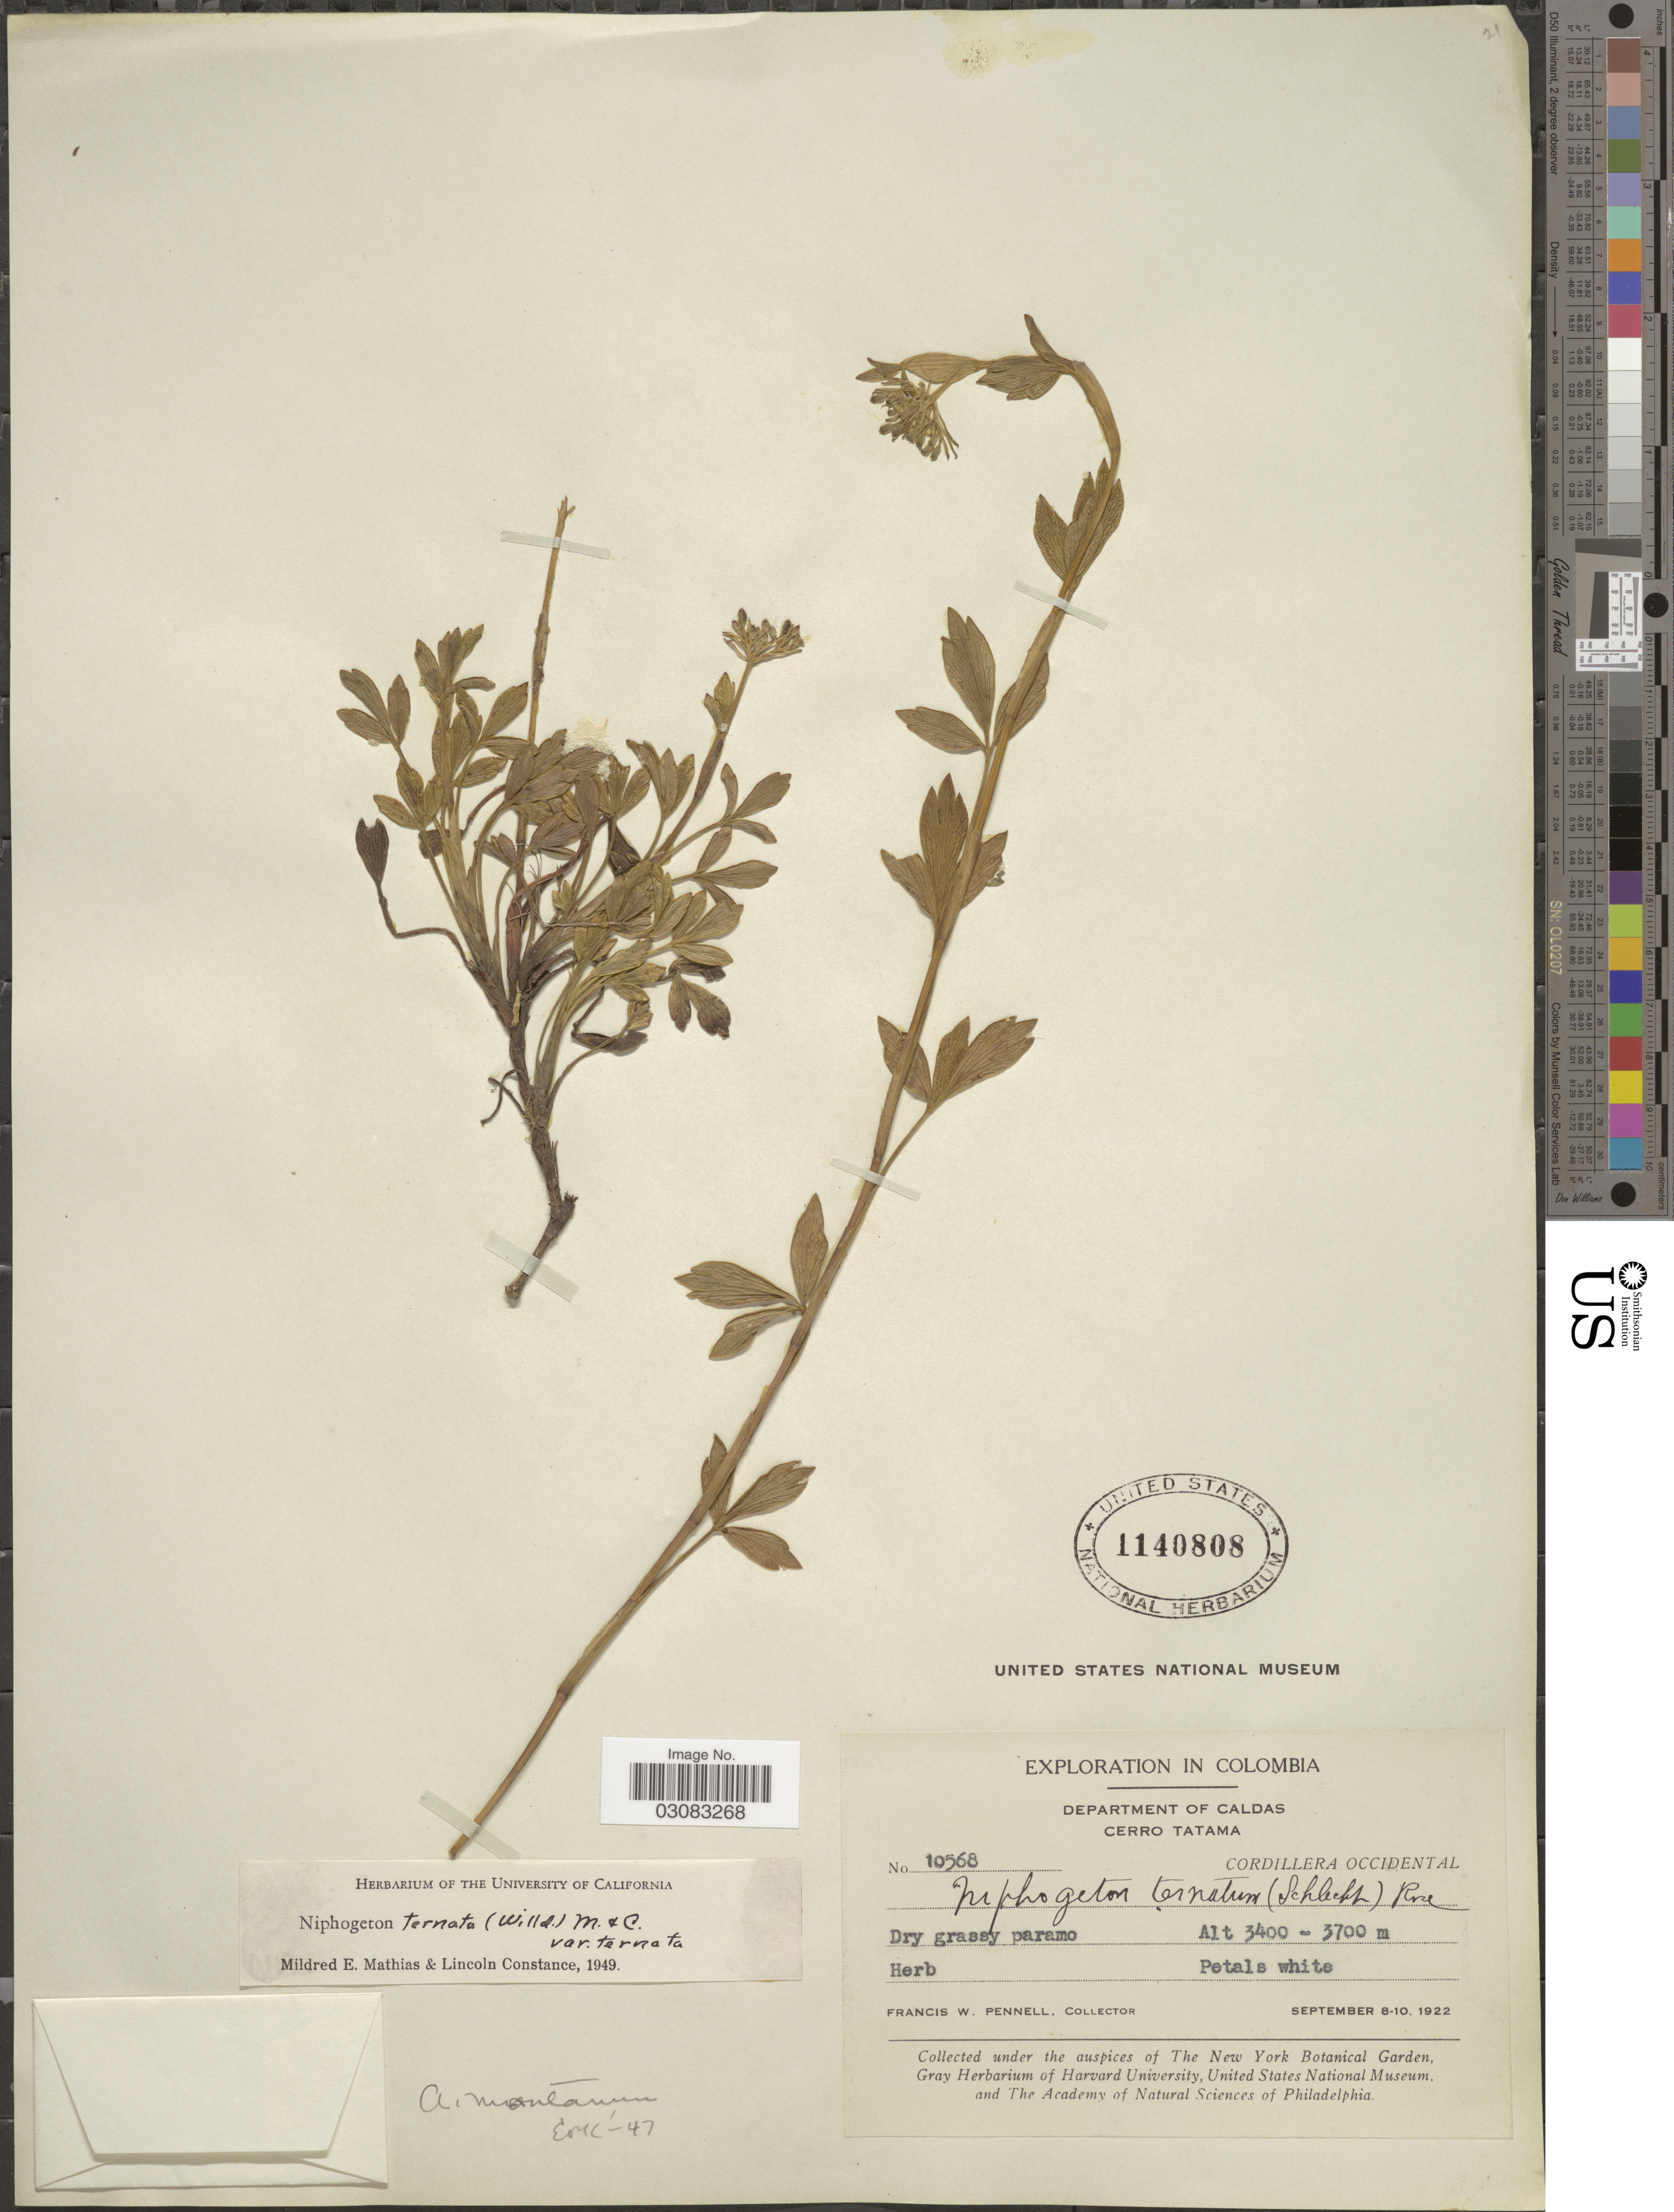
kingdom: Plantae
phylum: Tracheophyta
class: Magnoliopsida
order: Apiales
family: Apiaceae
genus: Niphogeton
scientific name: Niphogeton ternata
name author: (Willd. ex Schltr.) Mathias & Constance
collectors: F. W. Pennell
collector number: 10568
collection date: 1922-09-08/1922-09-10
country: Colombia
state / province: Caldas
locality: Department of Caldas. Cerro Tatama. Cordillera Occidental.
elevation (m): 3400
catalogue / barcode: US 1140808